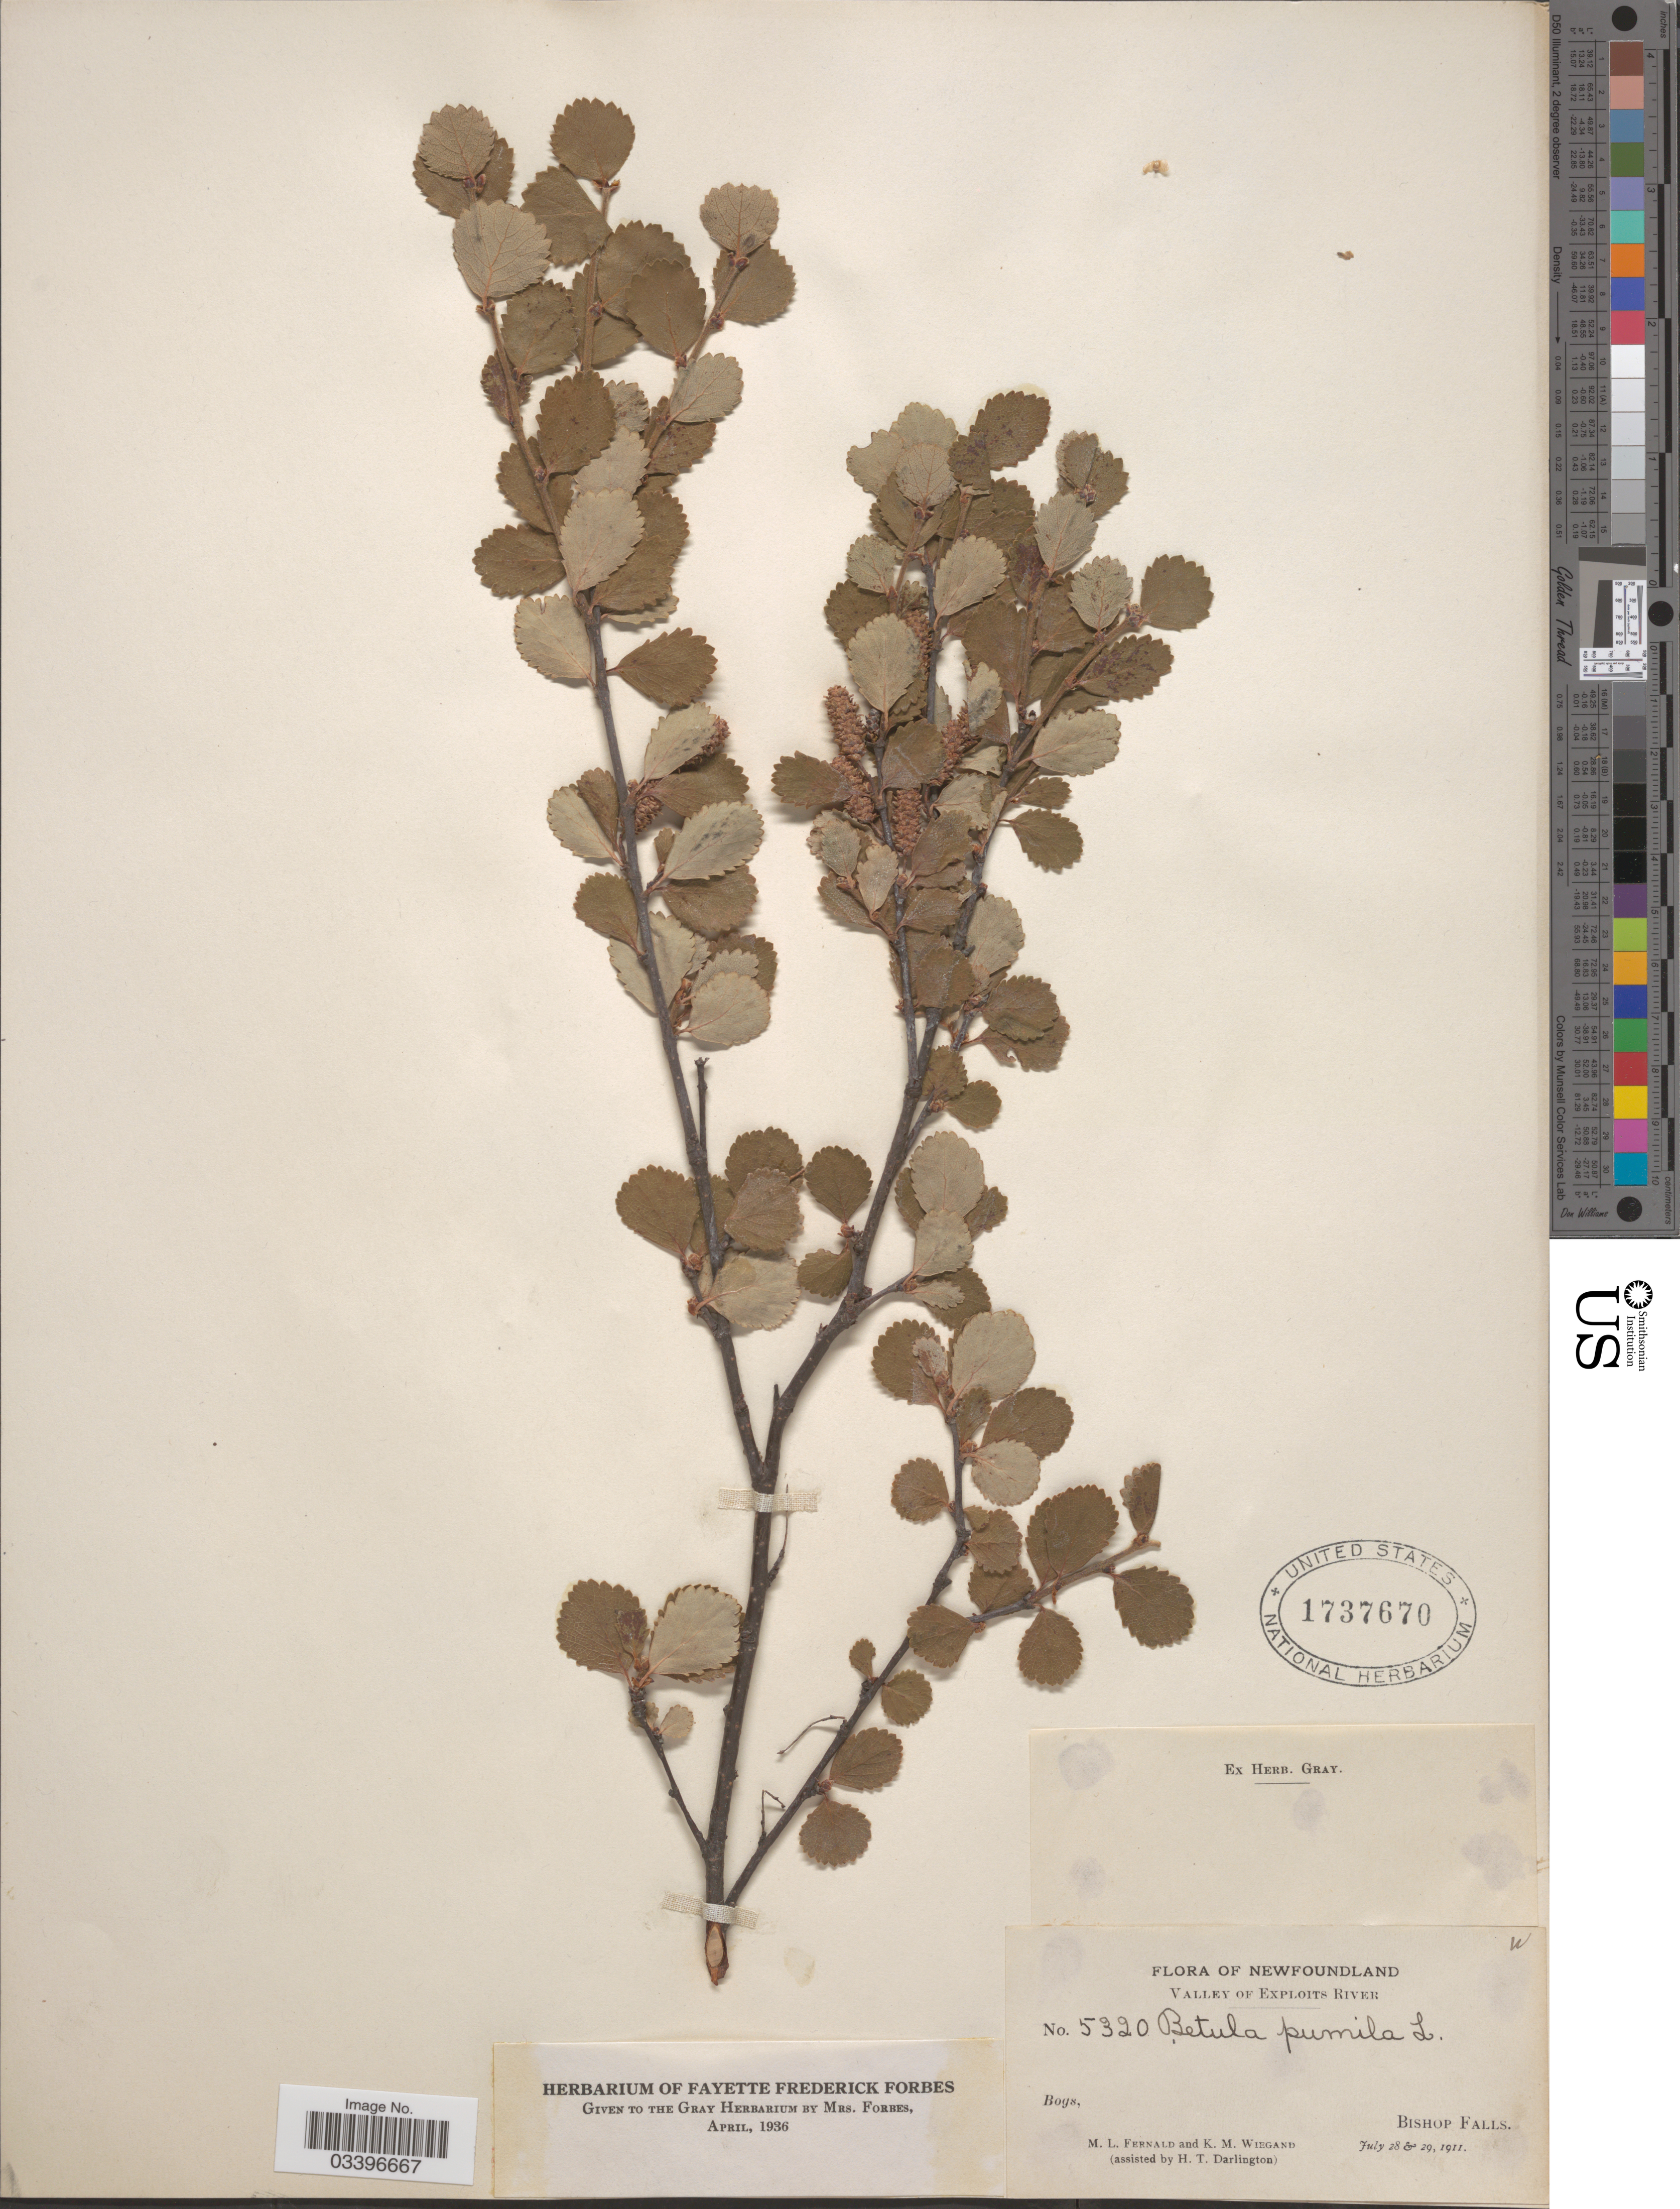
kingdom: Plantae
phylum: Tracheophyta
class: Magnoliopsida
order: Fagales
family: Betulaceae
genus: Betula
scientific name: Betula pumila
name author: L.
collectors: M. L. Fernald, K. M. Wiegand & H. Darlington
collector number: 5320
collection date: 1911-07-28/1911-07-29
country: Canada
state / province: Newfoundland and Labrador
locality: Valley of Exploits River. Bogs, Bishop Falls.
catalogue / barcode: US 1737670